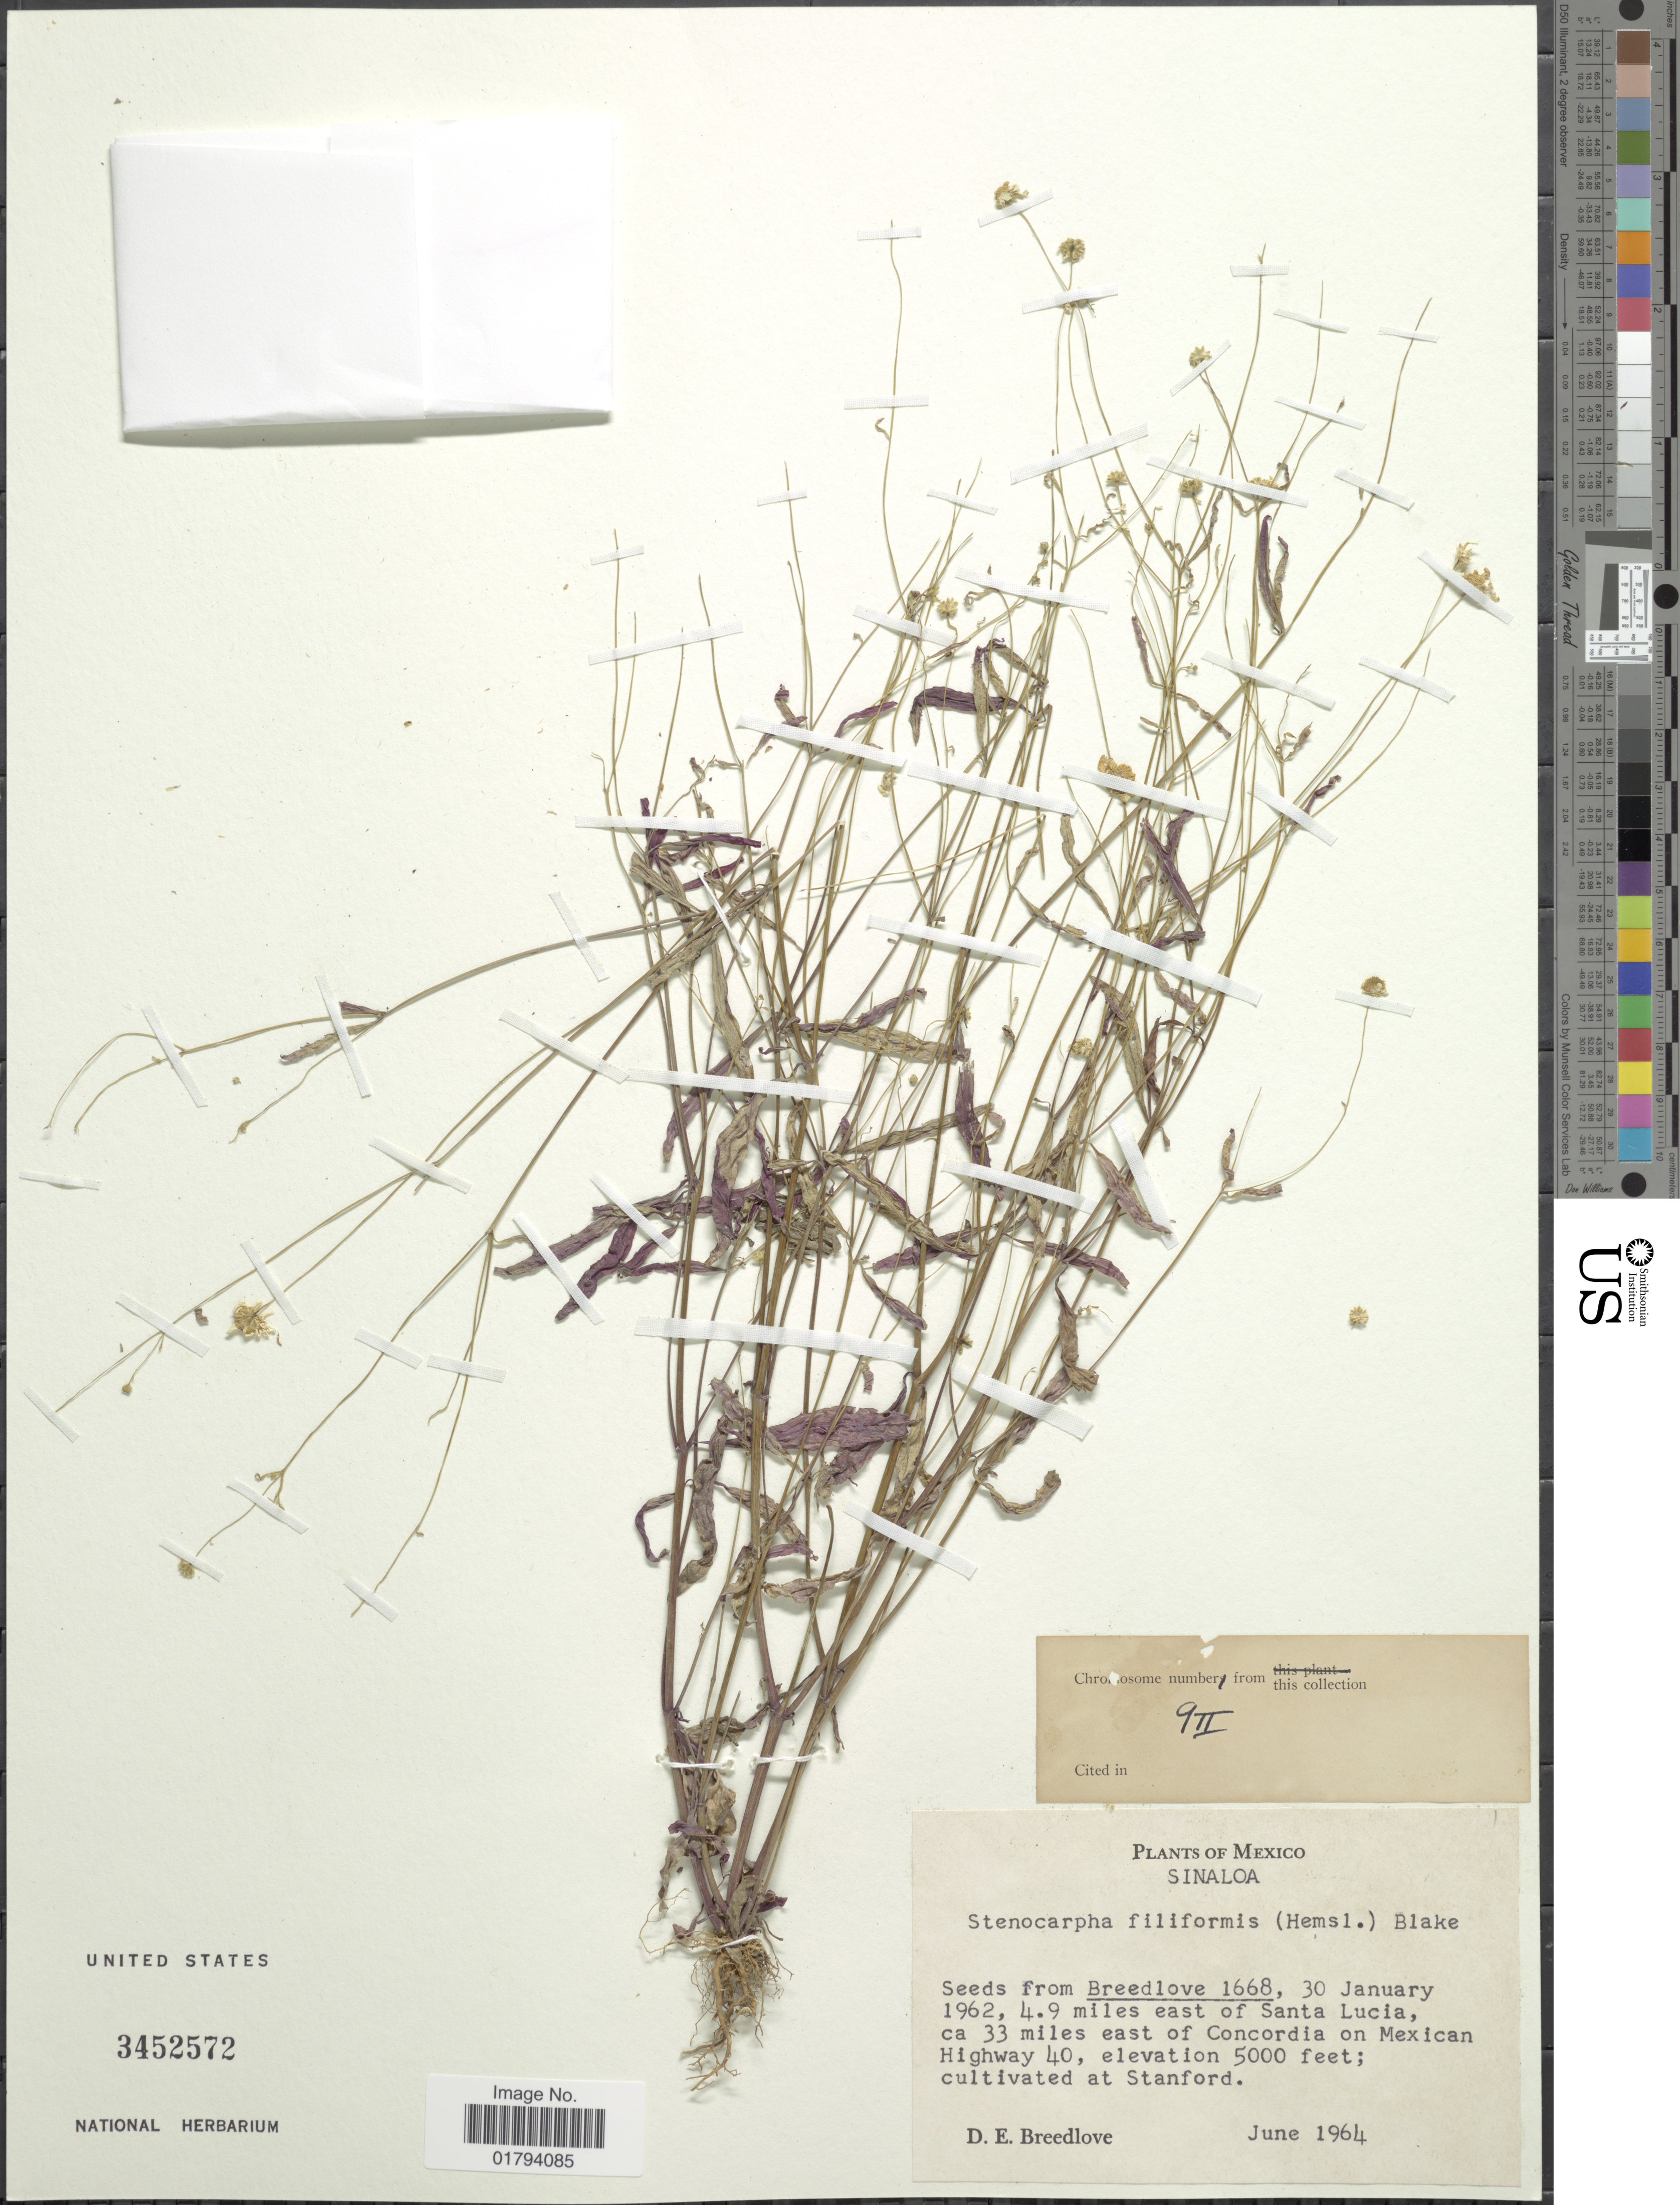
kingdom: Plantae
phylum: Tracheophyta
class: Magnoliopsida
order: Asterales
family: Asteraceae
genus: Galinsoga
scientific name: Galinsoga filiformis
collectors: D. E. Breedlove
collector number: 1668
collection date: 1962-01-30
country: Mexico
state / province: Sinaloa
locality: Cultivated at Stanford.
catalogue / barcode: US 3452572